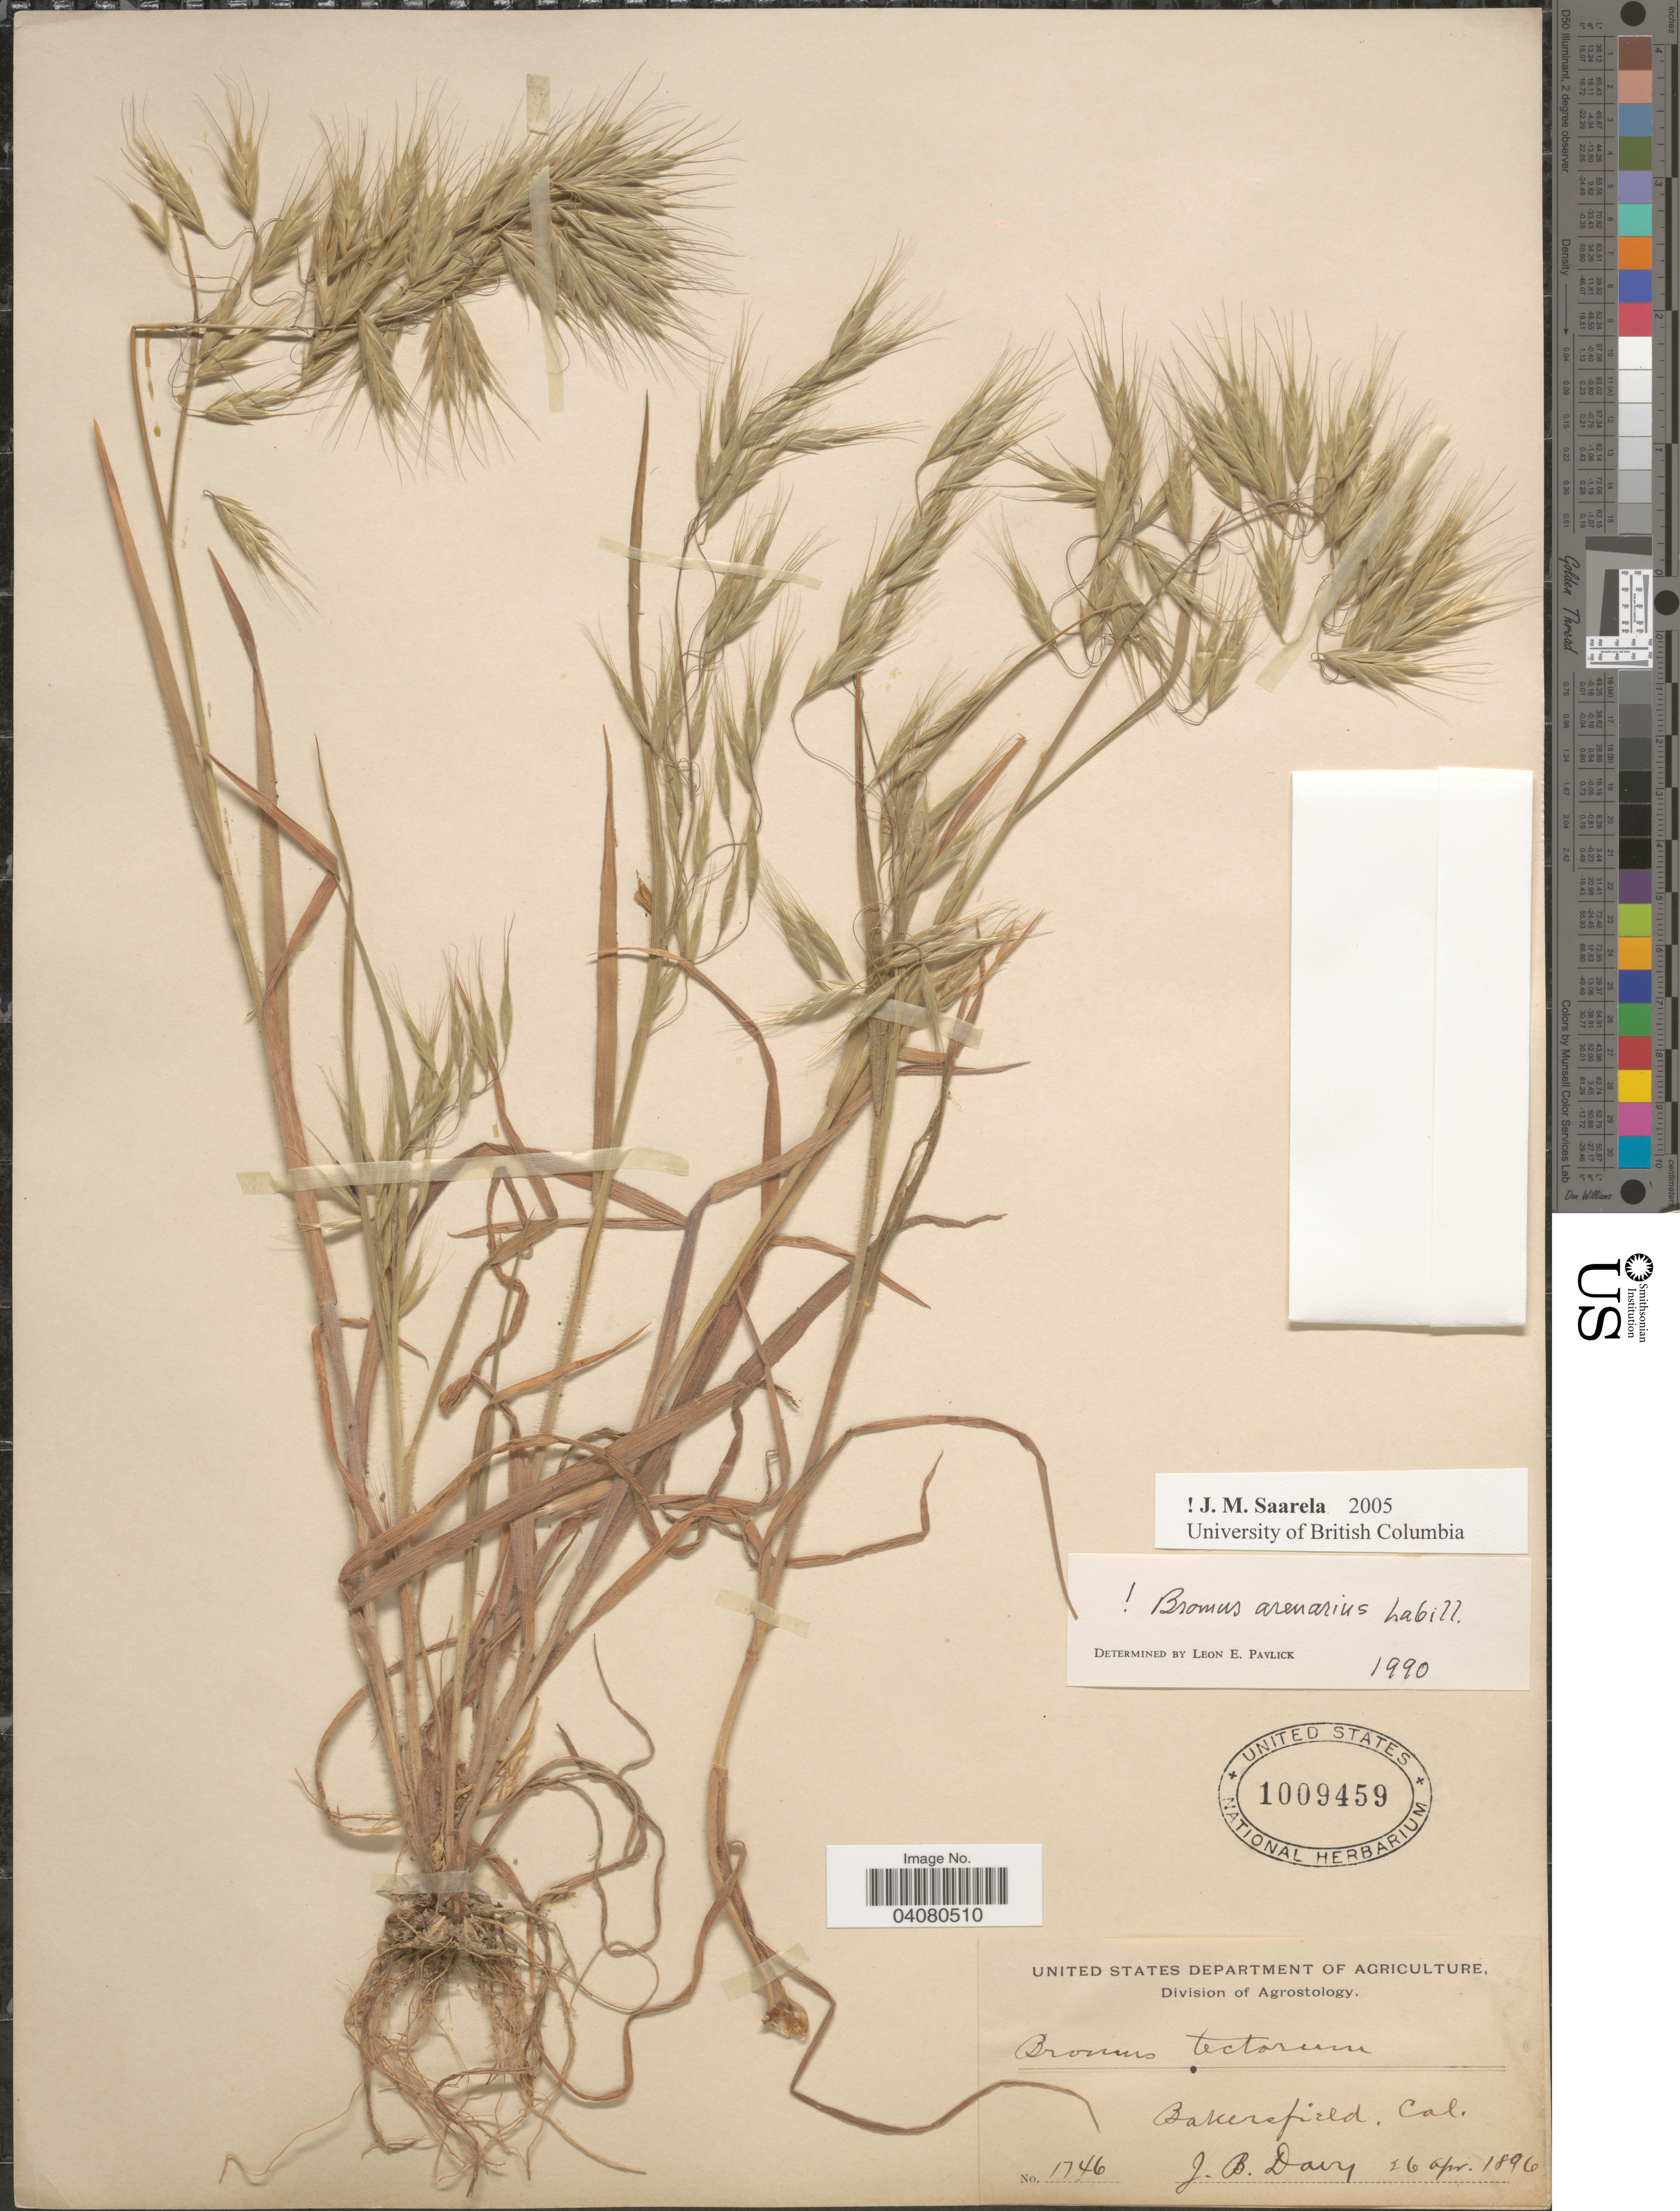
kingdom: Plantae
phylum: Tracheophyta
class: Liliopsida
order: Poales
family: Poaceae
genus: Bromus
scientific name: Bromus arizonicus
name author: (Shear) Stebbins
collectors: J. Burtt Davy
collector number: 1746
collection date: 1896-04-26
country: United States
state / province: California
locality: Bakersfield.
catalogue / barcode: US 1009459